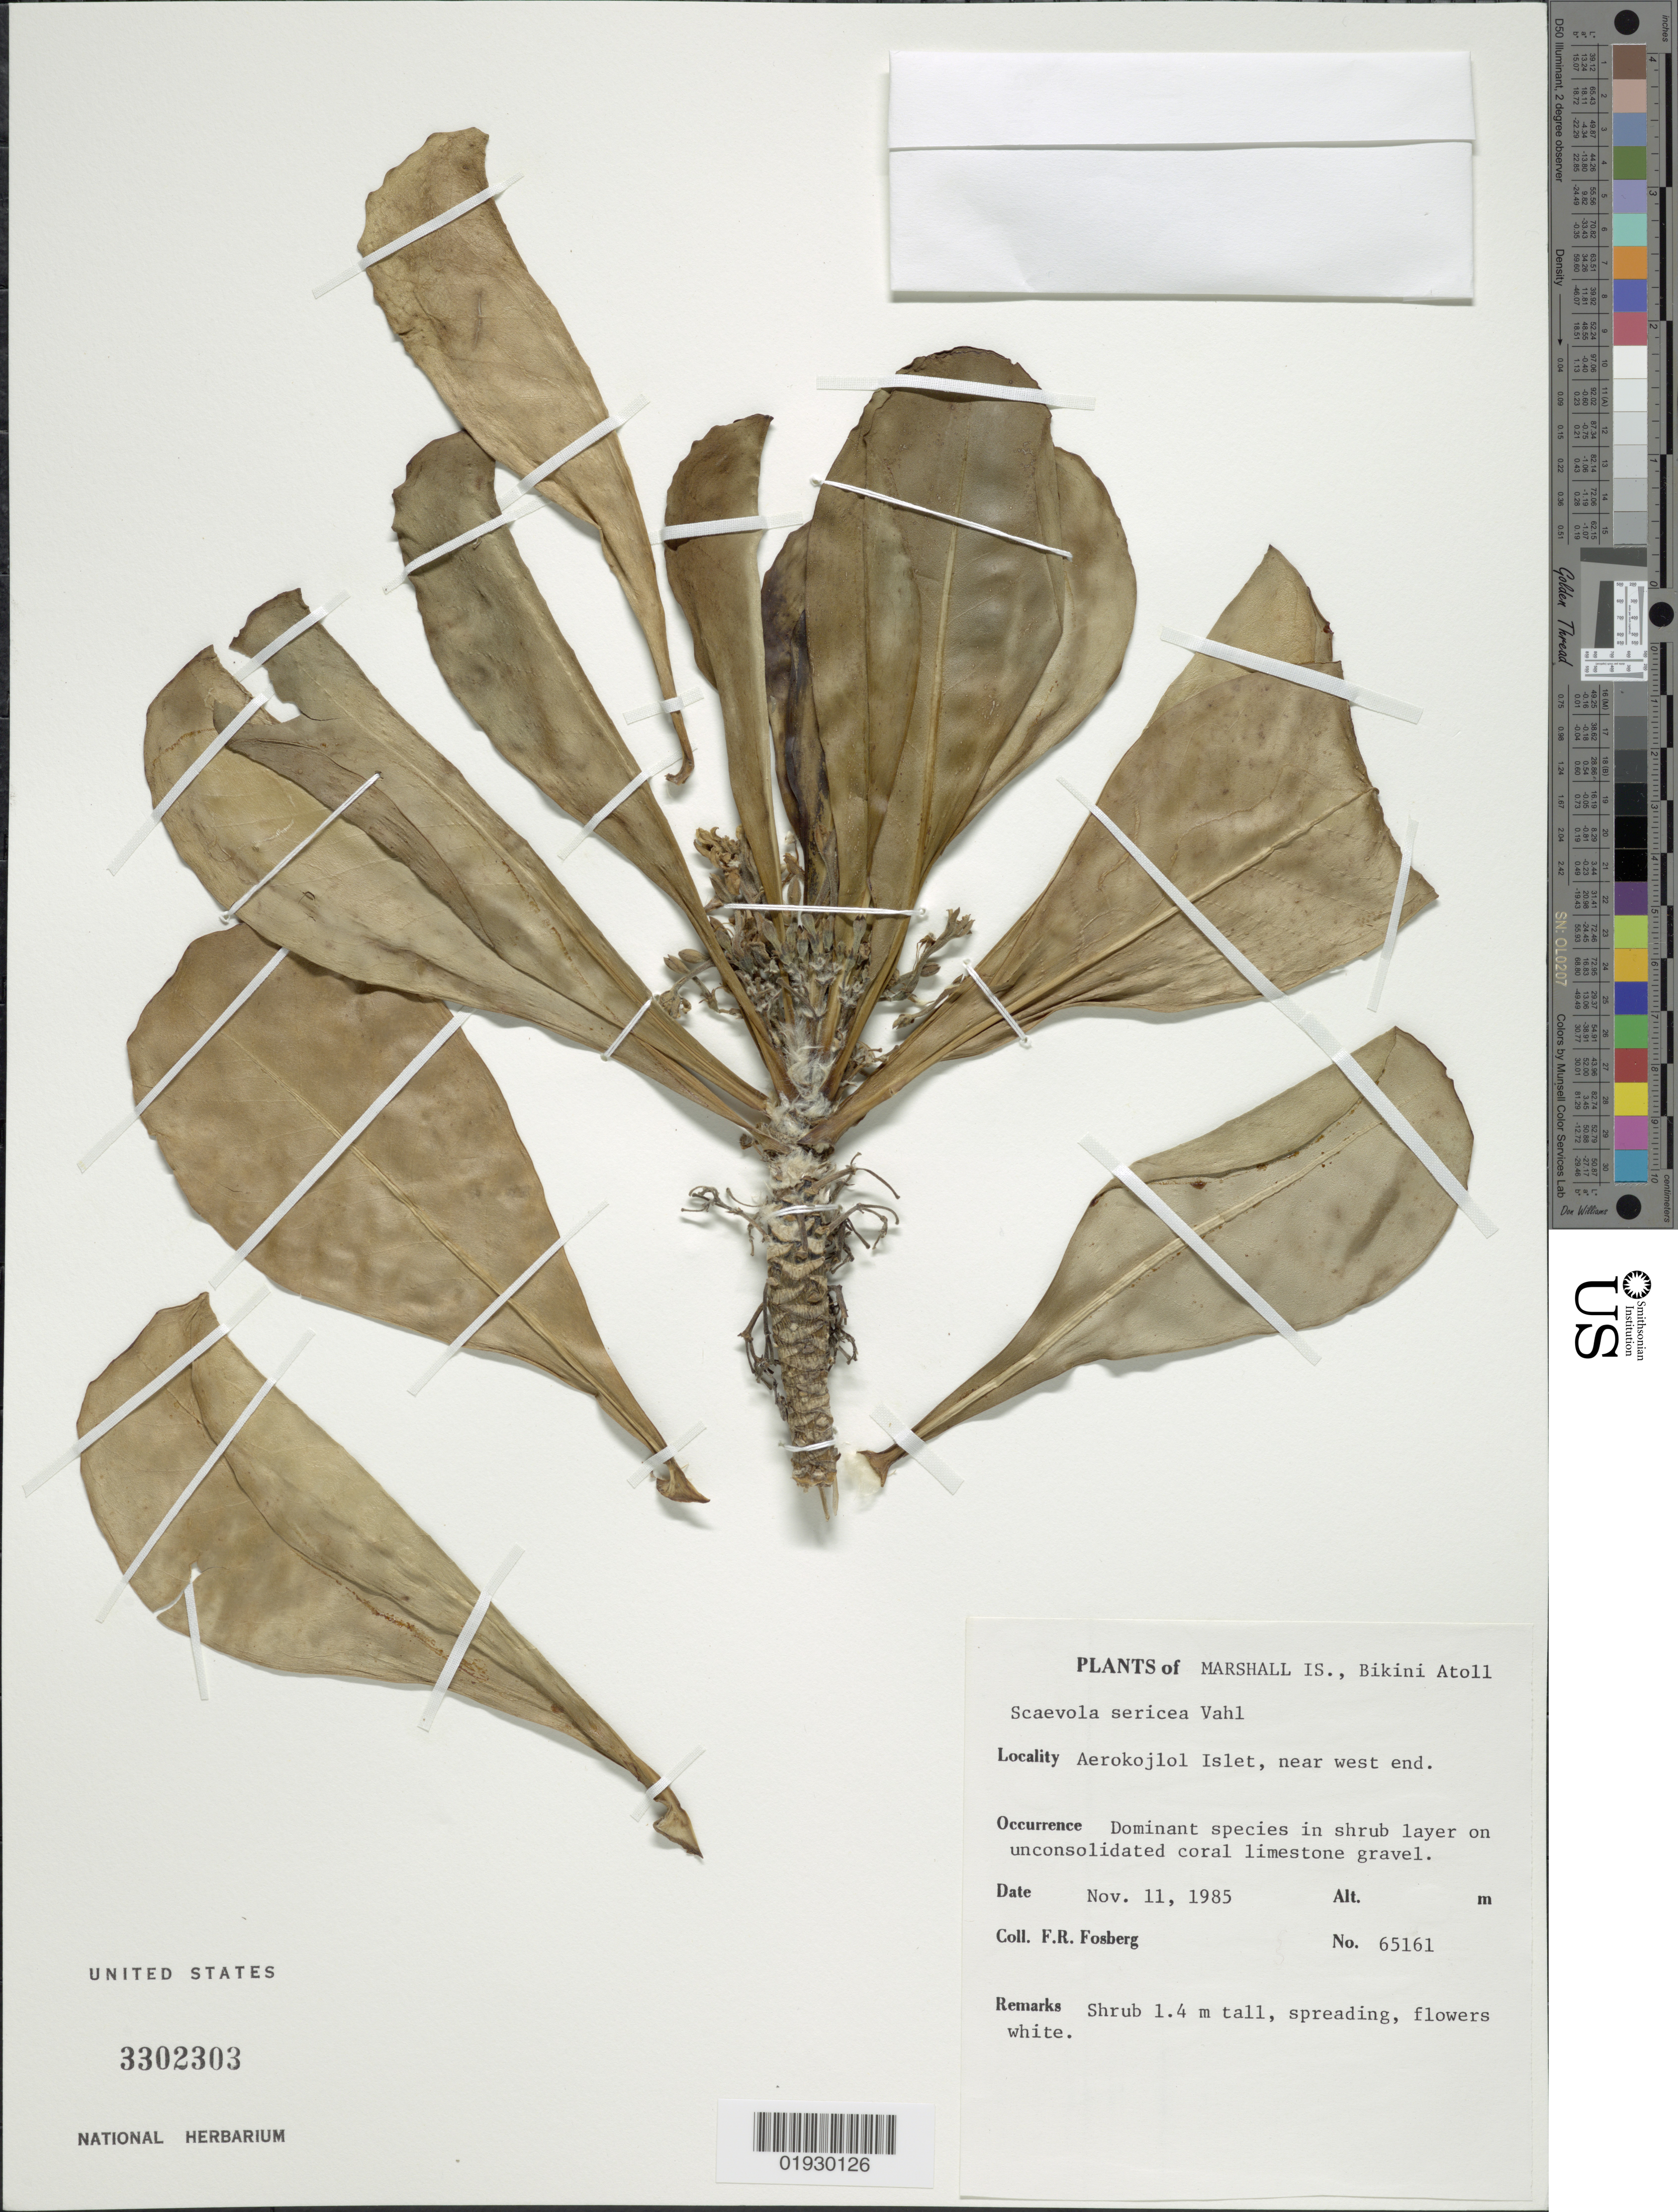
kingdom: Plantae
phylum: Tracheophyta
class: Magnoliopsida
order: Asterales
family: Goodeniaceae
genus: Scaevola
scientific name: Scaevola taccada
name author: (Gaertn.) Roxb.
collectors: F. R. Fosberg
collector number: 65161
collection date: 1985-11-11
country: Marshall Islands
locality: Bikini Atoll. Aerokojlol Islet, near west end.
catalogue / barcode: US 3302303